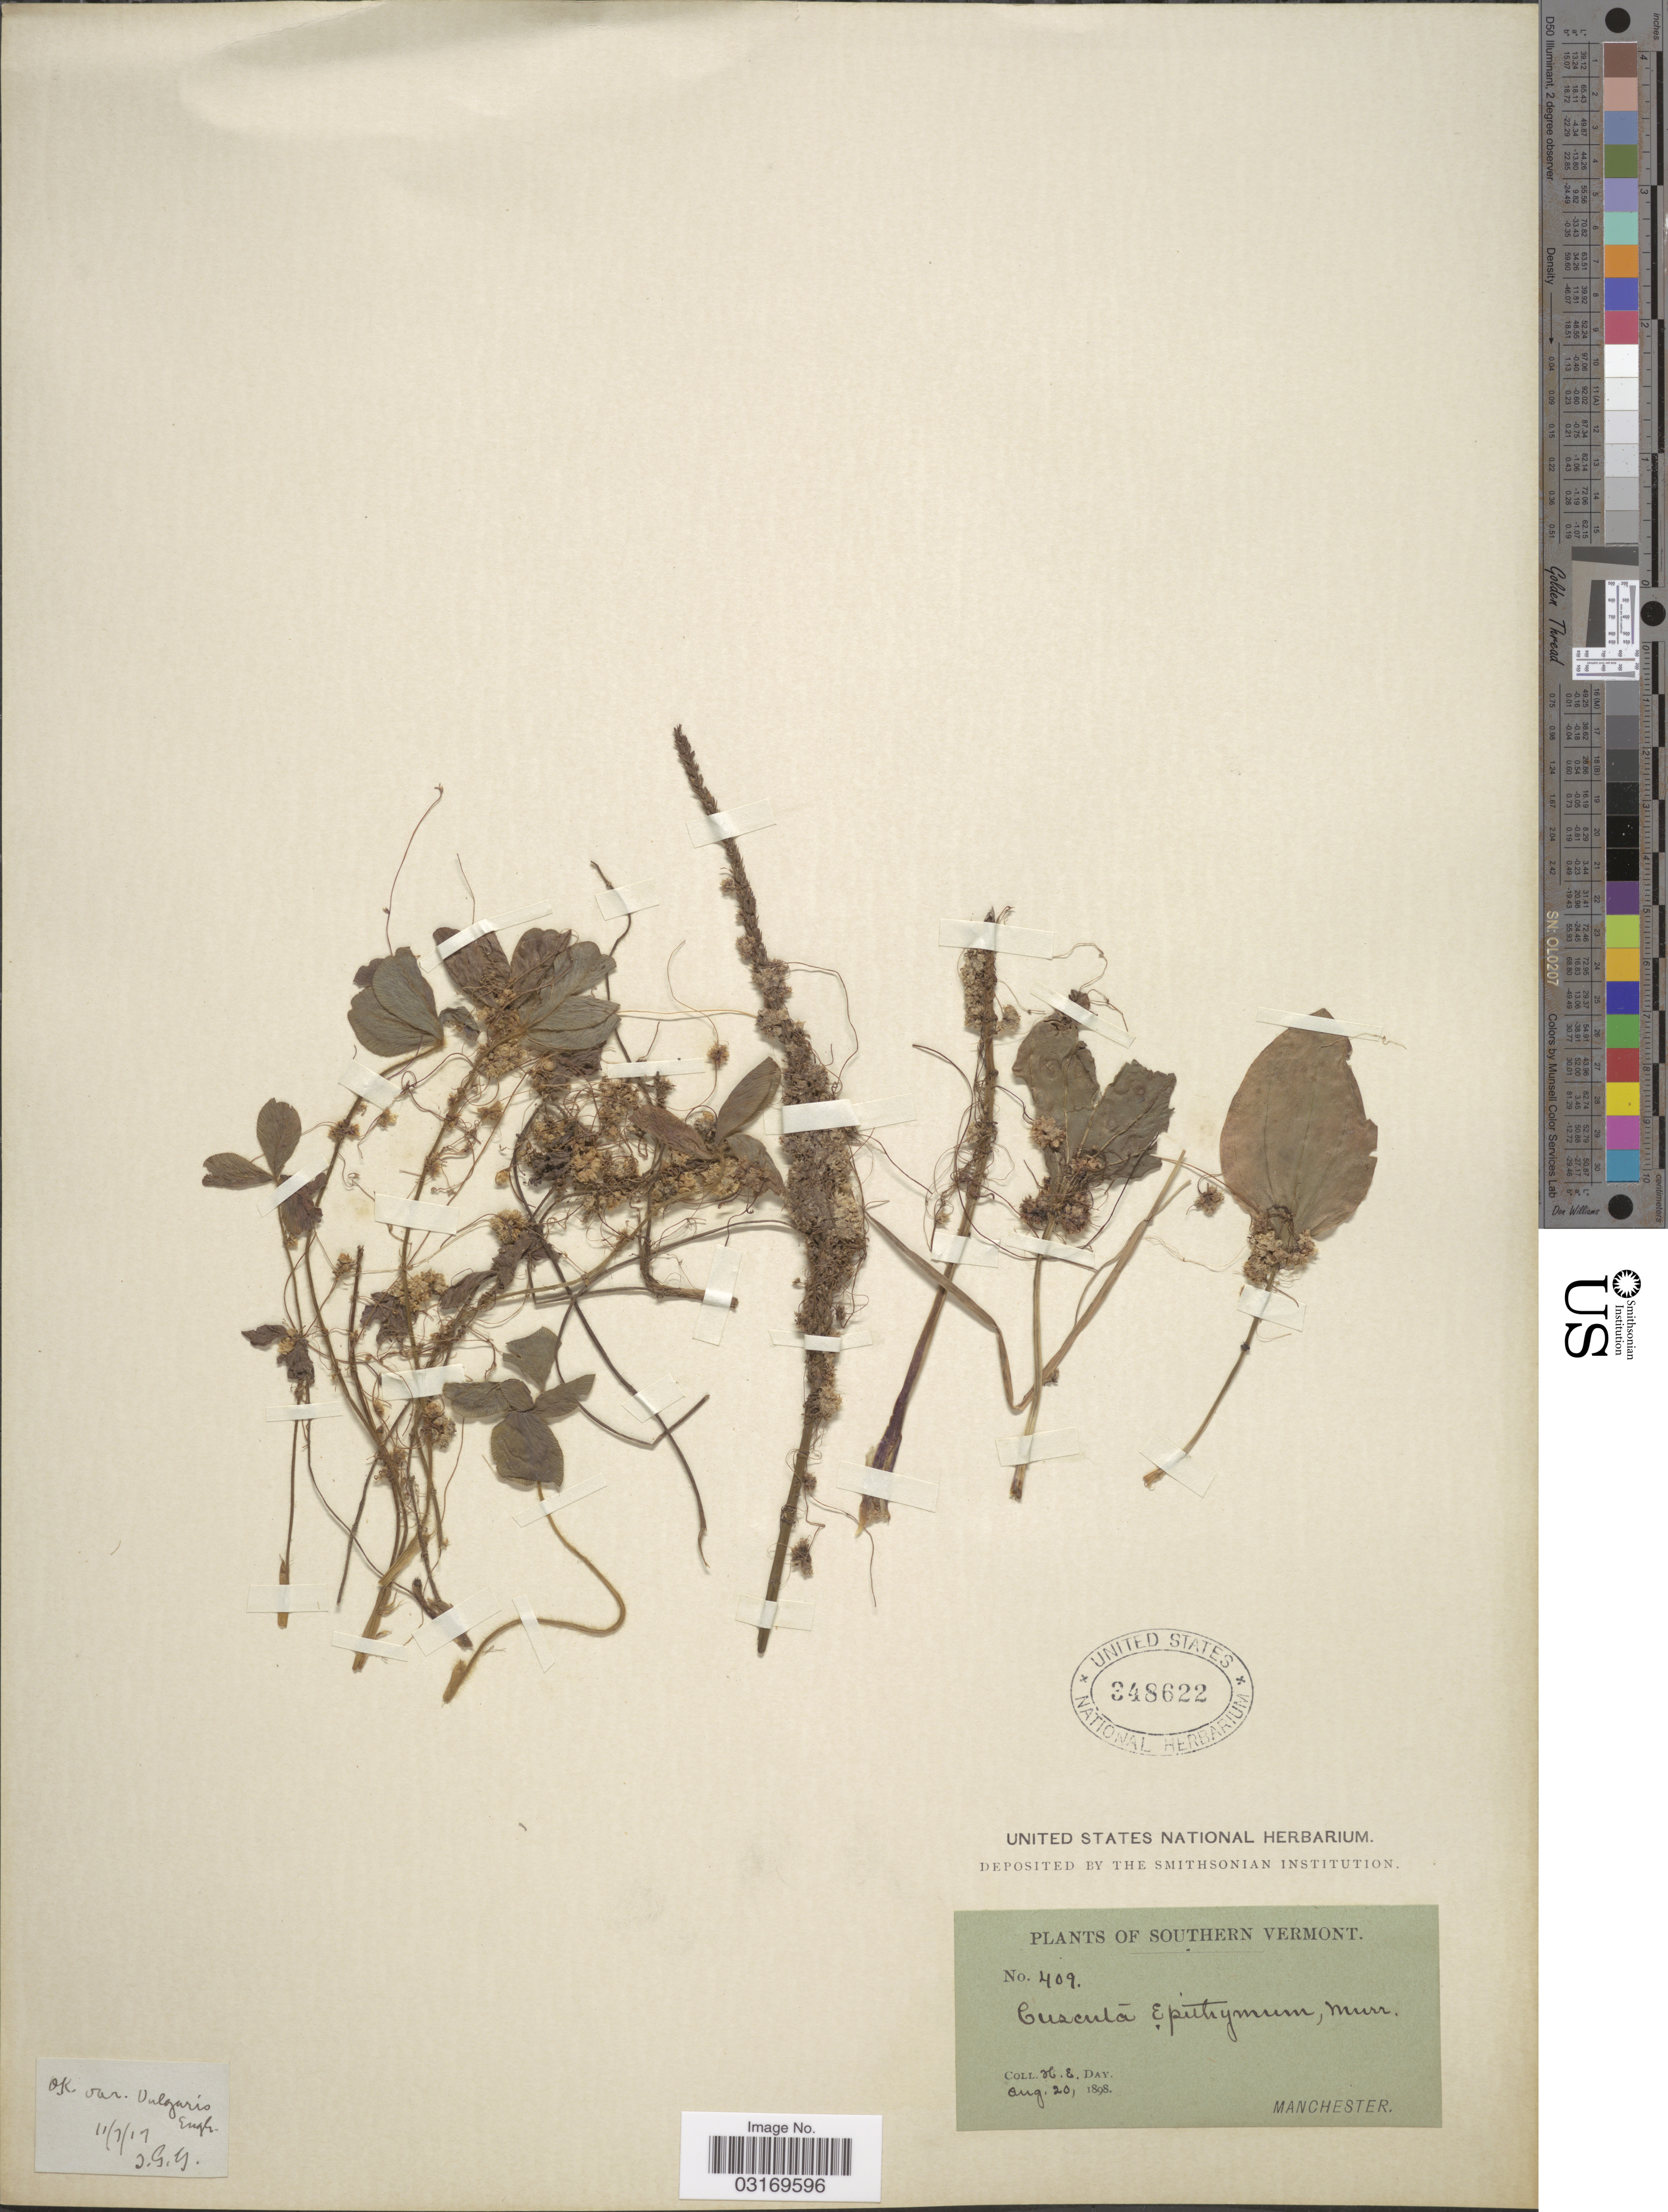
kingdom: Plantae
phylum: Tracheophyta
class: Magnoliopsida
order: Solanales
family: Convolvulaceae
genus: Cuscuta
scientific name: Cuscuta epithymum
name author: Murray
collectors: H. Day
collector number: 409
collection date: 1898-08-20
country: United States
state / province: Vermont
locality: Southern Vermont. Manchester.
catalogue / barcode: US 348622